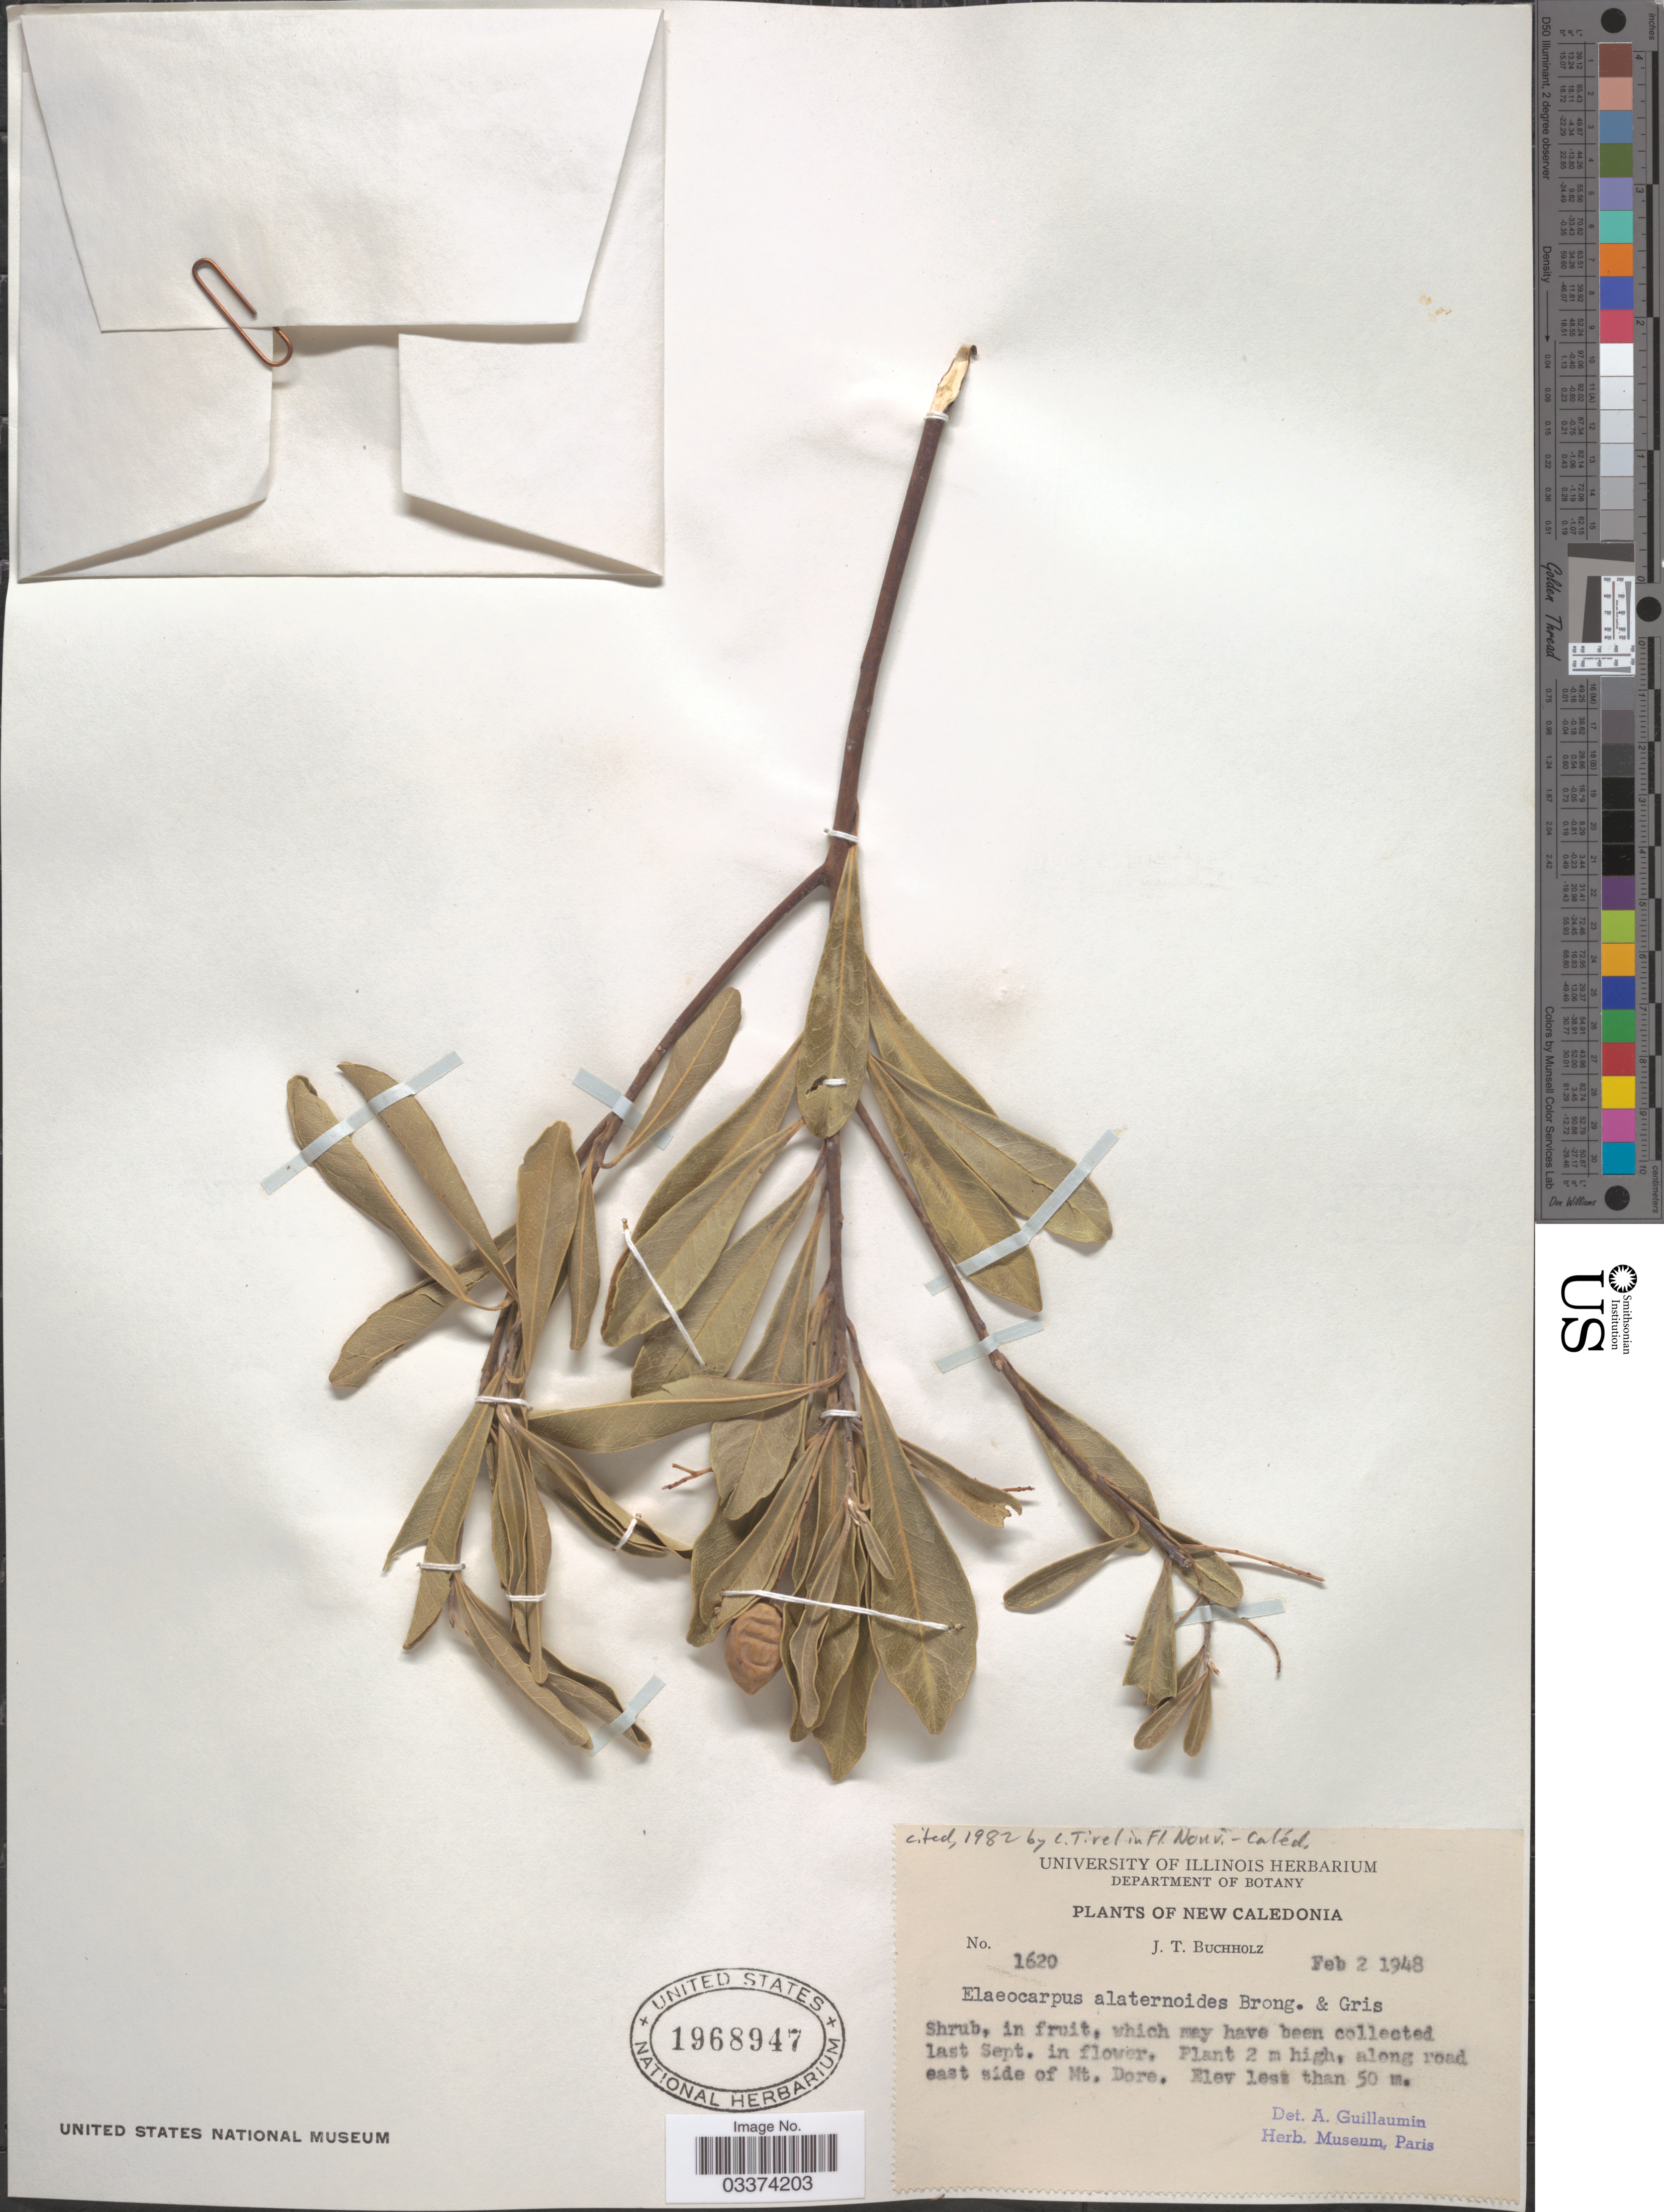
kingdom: Plantae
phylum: Tracheophyta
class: Magnoliopsida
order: Oxalidales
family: Elaeocarpaceae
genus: Elaeocarpus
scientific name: Elaeocarpus alaternoides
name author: Brongn. & Gris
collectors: J. T. Buchholz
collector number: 1620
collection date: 1948-02-02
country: New Caledonia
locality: Along road east side of Mt. Dore.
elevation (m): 50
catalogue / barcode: US 1968947